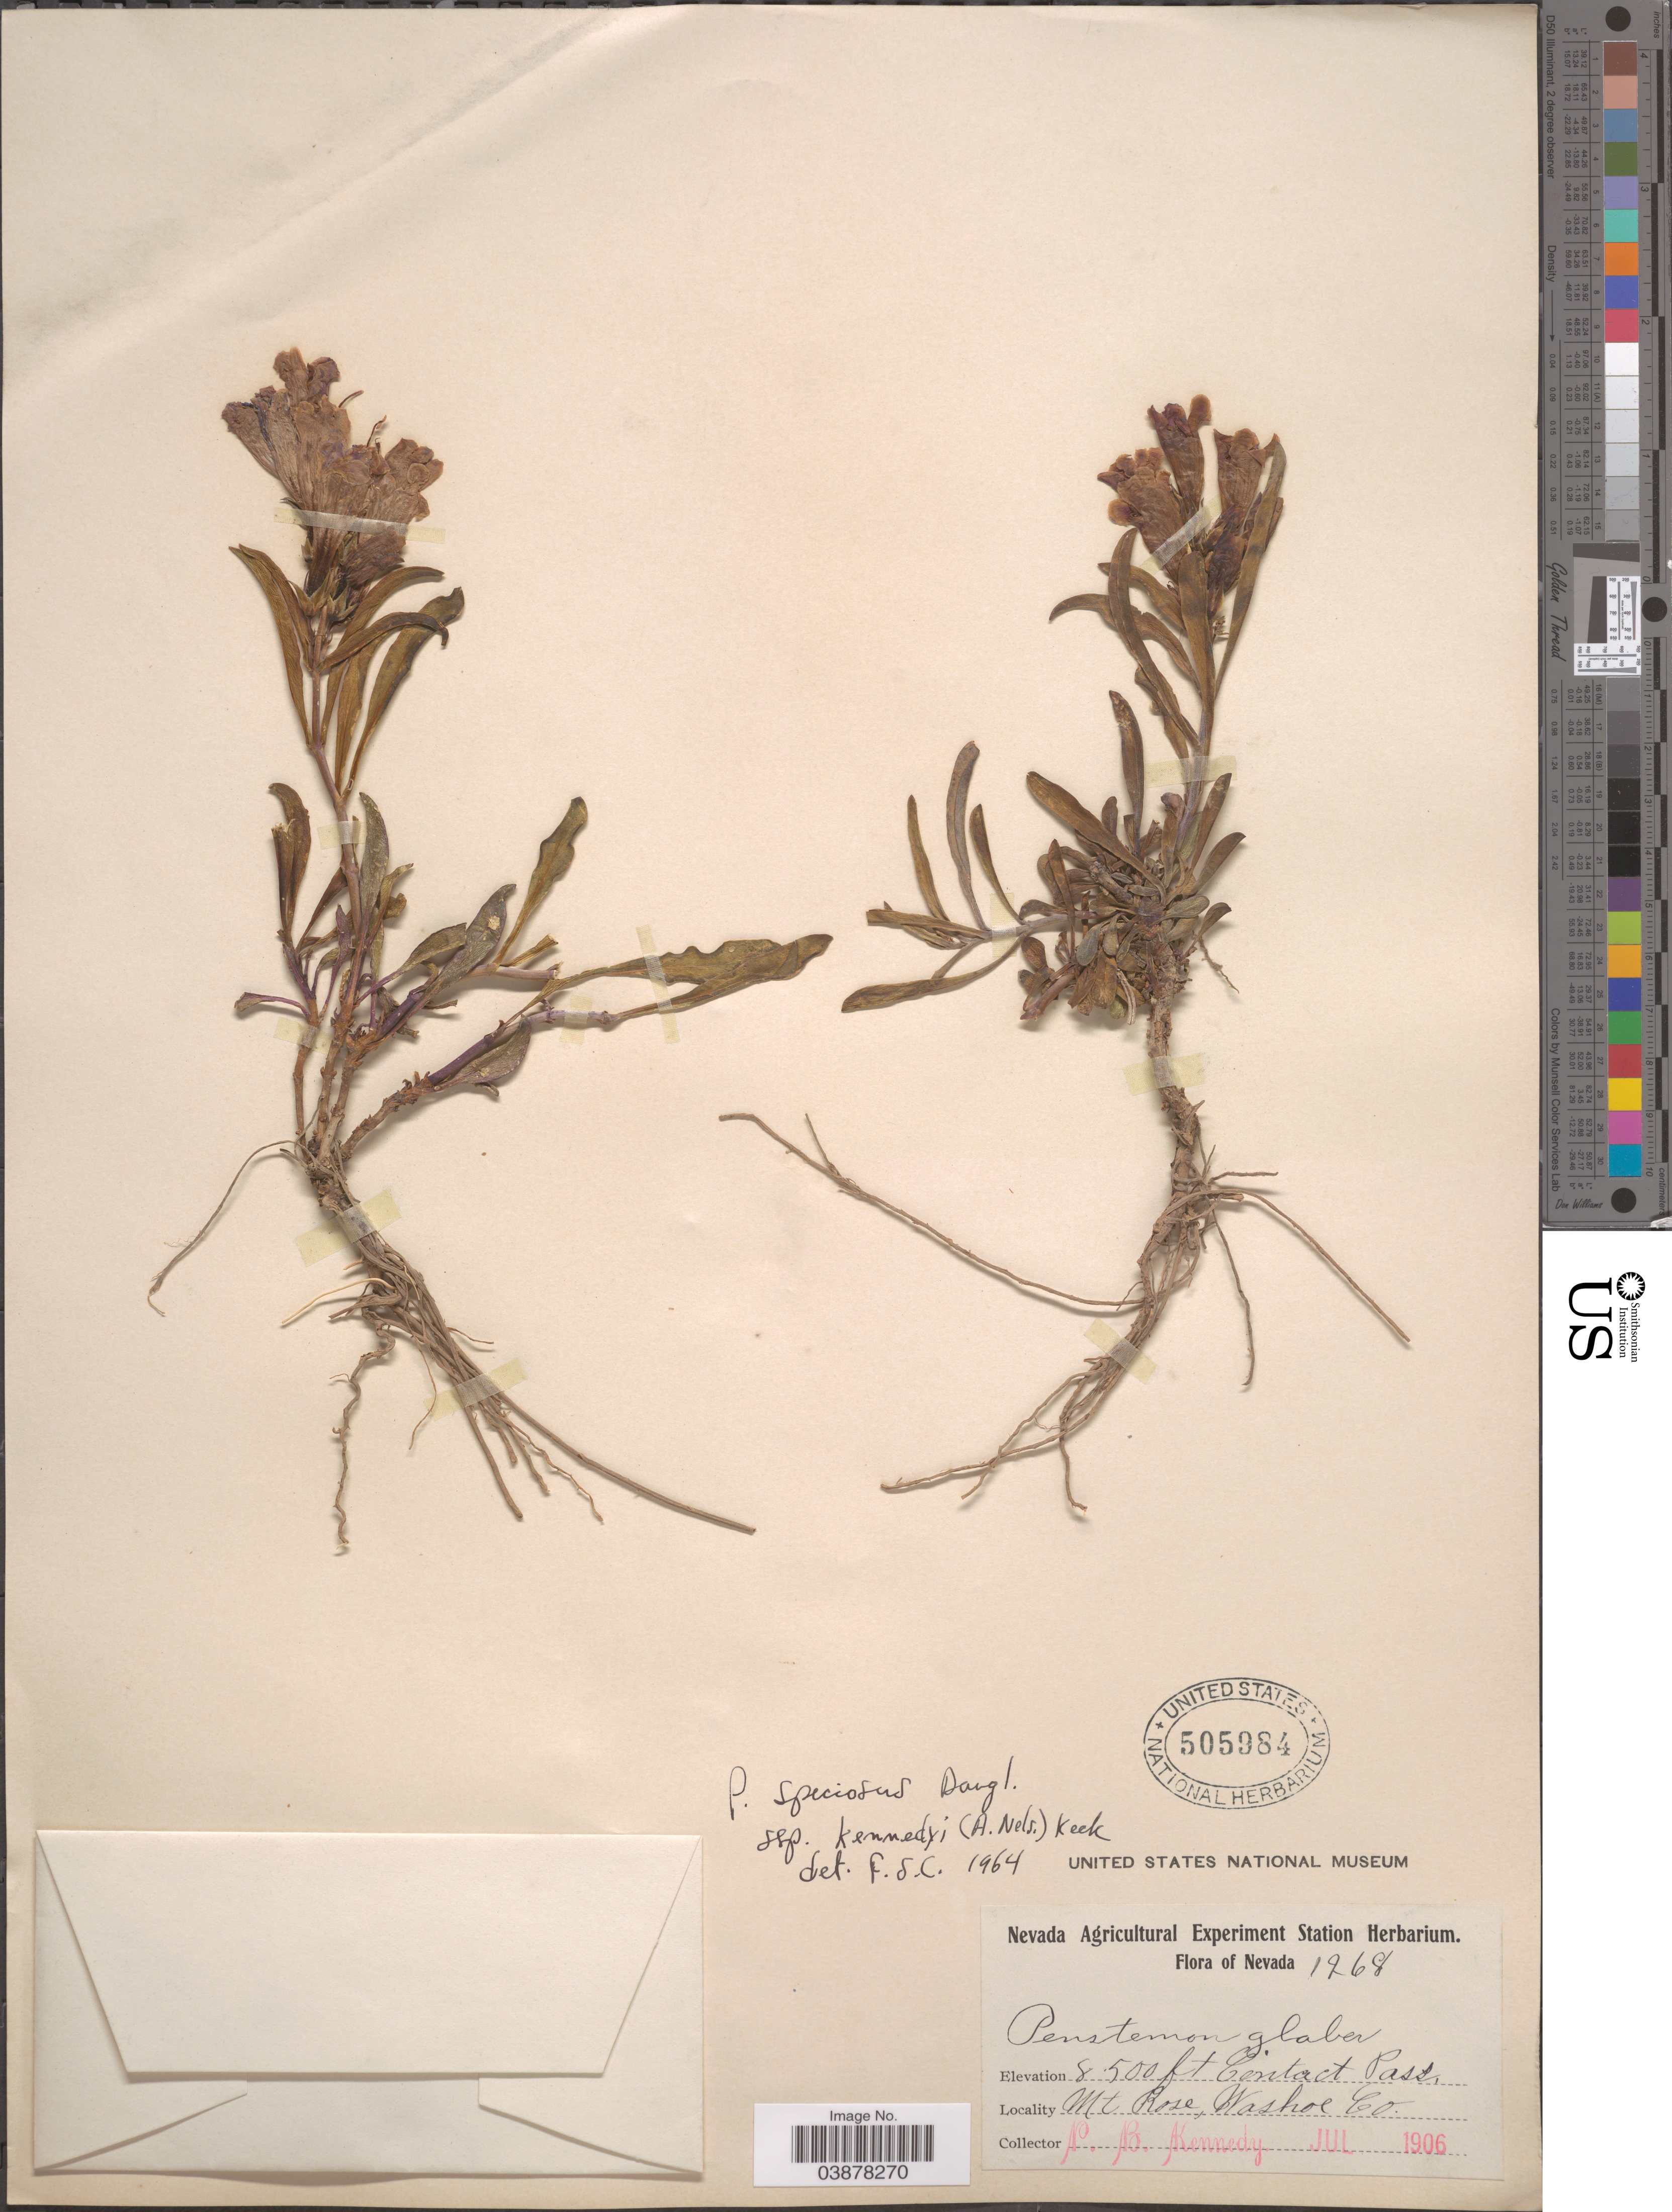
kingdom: Plantae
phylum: Tracheophyta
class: Magnoliopsida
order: Lamiales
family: Plantaginaceae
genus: Penstemon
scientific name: Penstemon speciosus subsp. kennedyi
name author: (A. Nelson) D.D. Keck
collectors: P. B. Kennedy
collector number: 1268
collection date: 1906-07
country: United States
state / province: Nevada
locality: Mt. Rose, Washoe Co. Contact Pass.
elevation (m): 2591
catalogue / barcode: US 505984